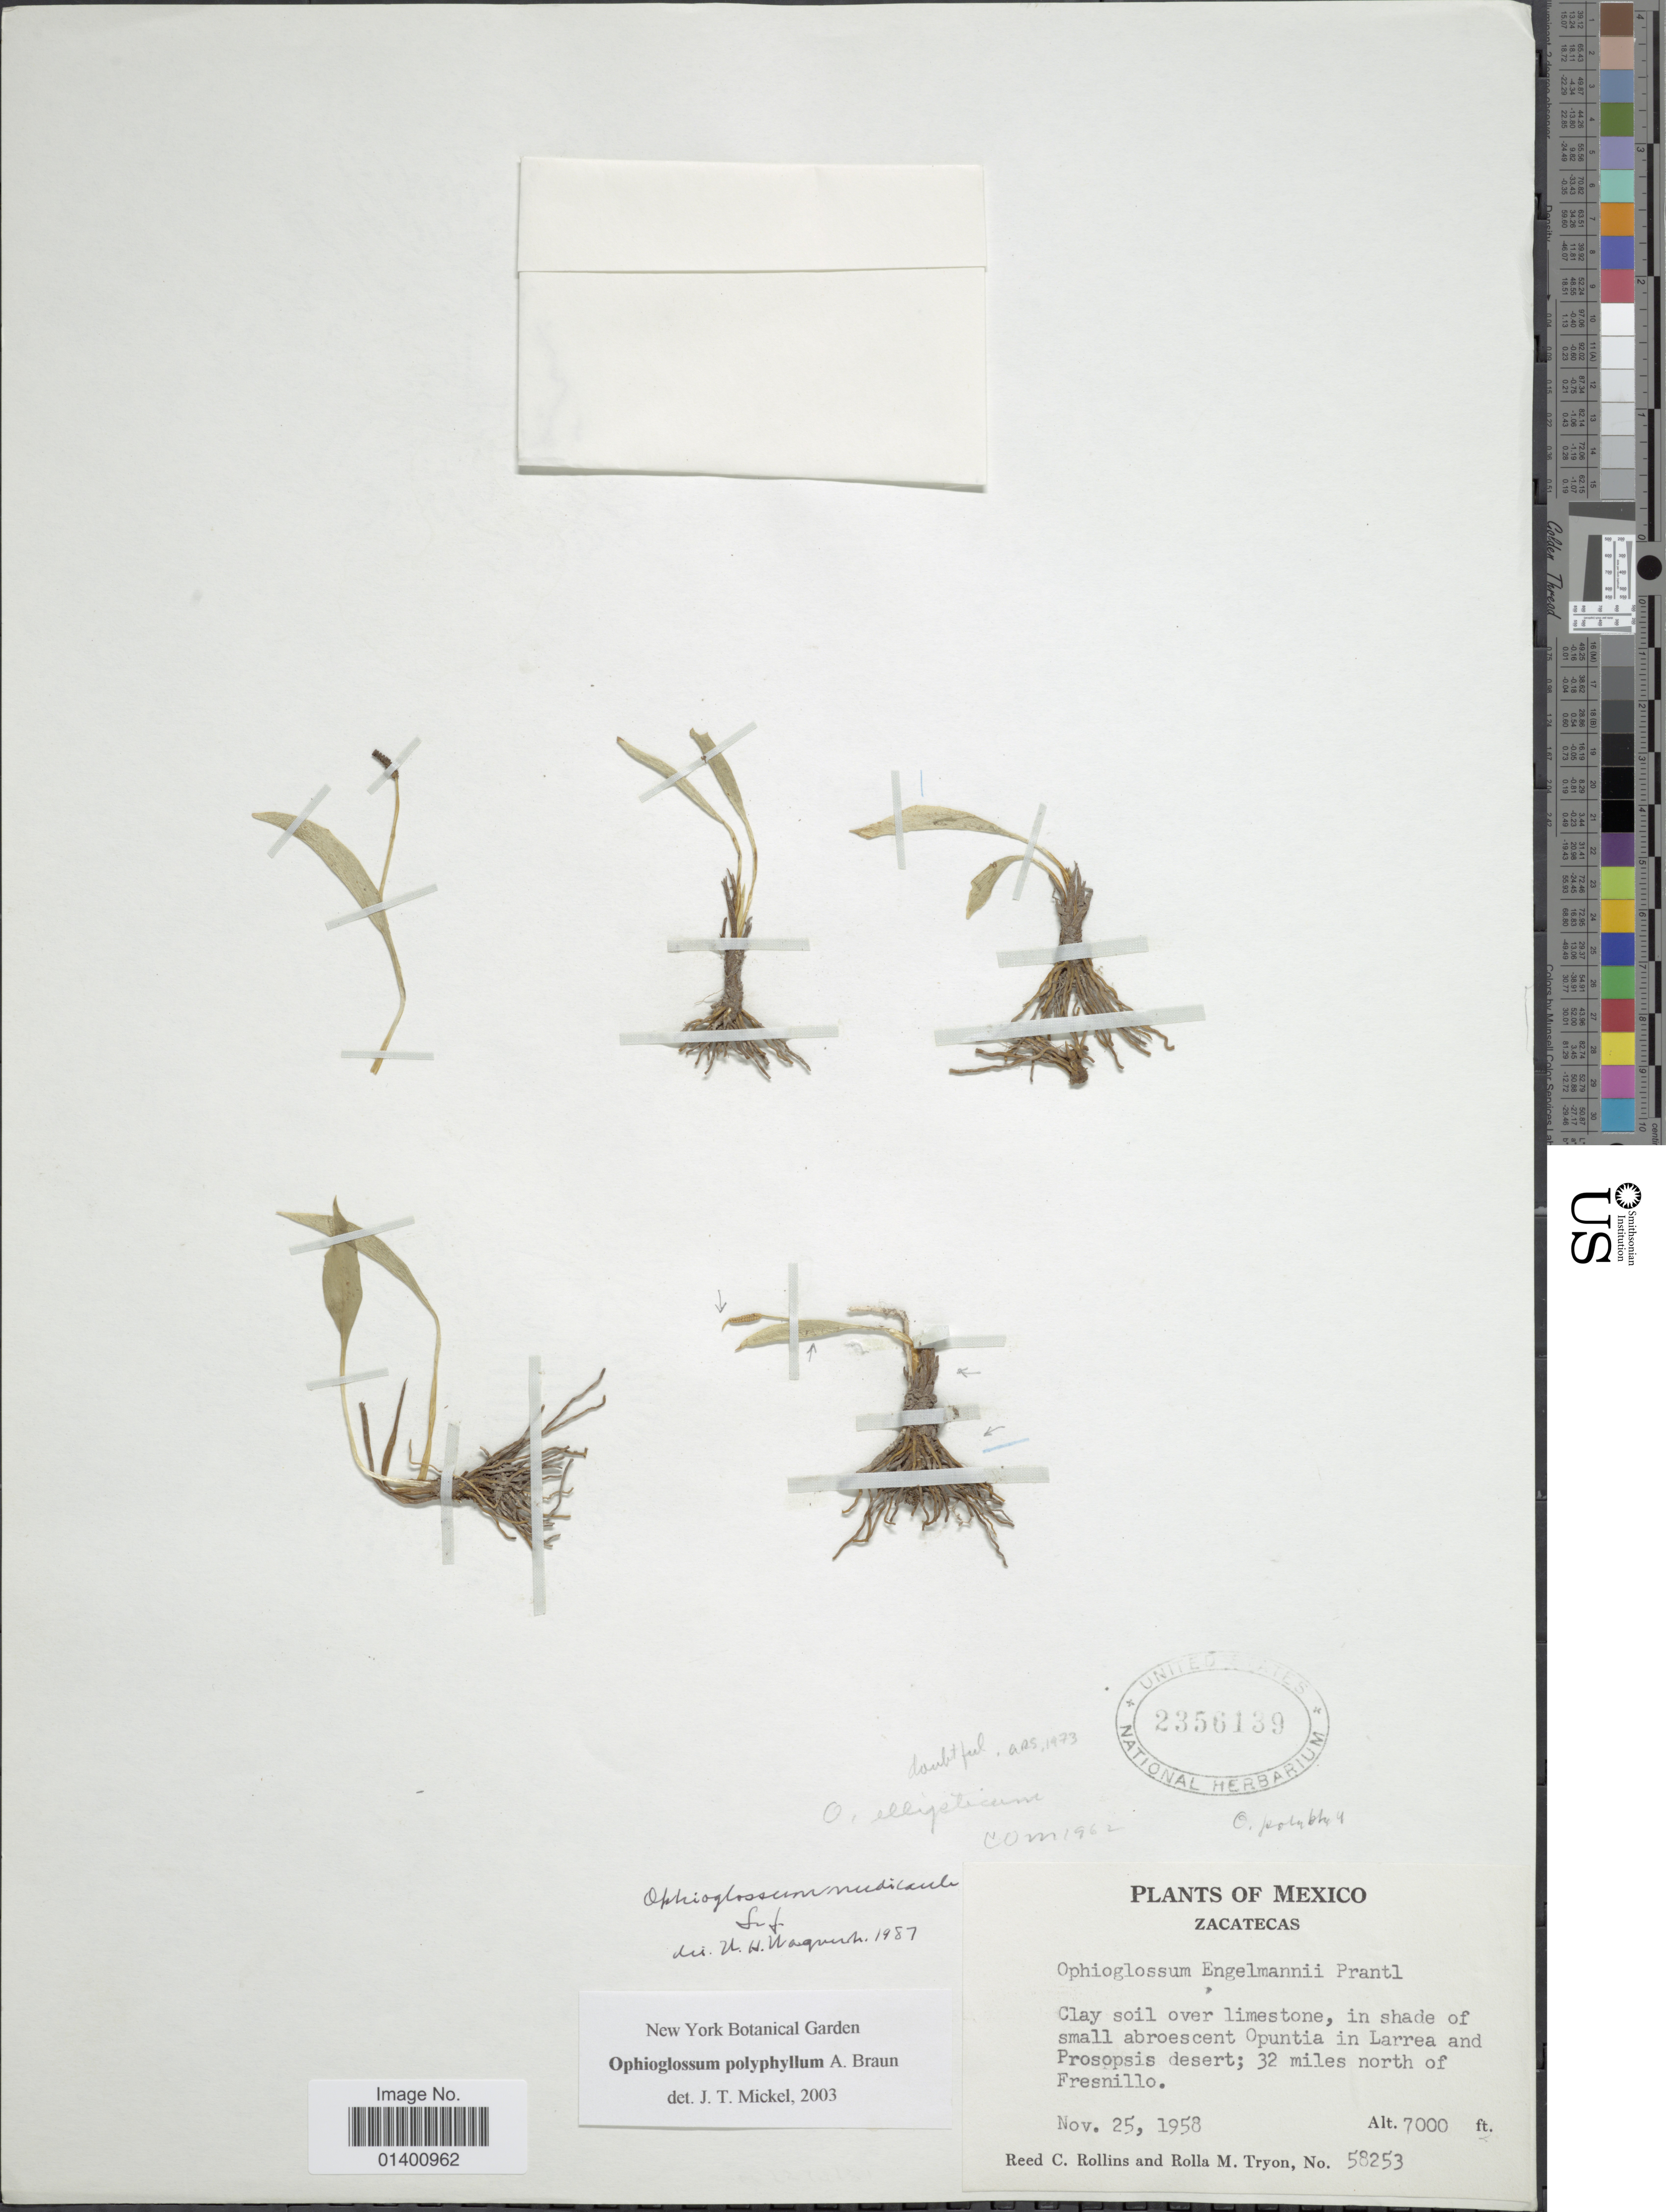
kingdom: Plantae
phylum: Tracheophyta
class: Polypodiopsida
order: Ophioglossales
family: Ophioglossaceae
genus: Ophioglossum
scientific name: Ophioglossum engelmannii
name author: Prantl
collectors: R. C. Rollins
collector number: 58253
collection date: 1958-11-25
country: Mexico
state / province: Zacatecas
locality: In shade of small abroescent Opuntia in Larrea and Prosopsis desert; 32 miles north of Fresnillo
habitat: clay soil over limestone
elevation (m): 2134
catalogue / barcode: US 2356139